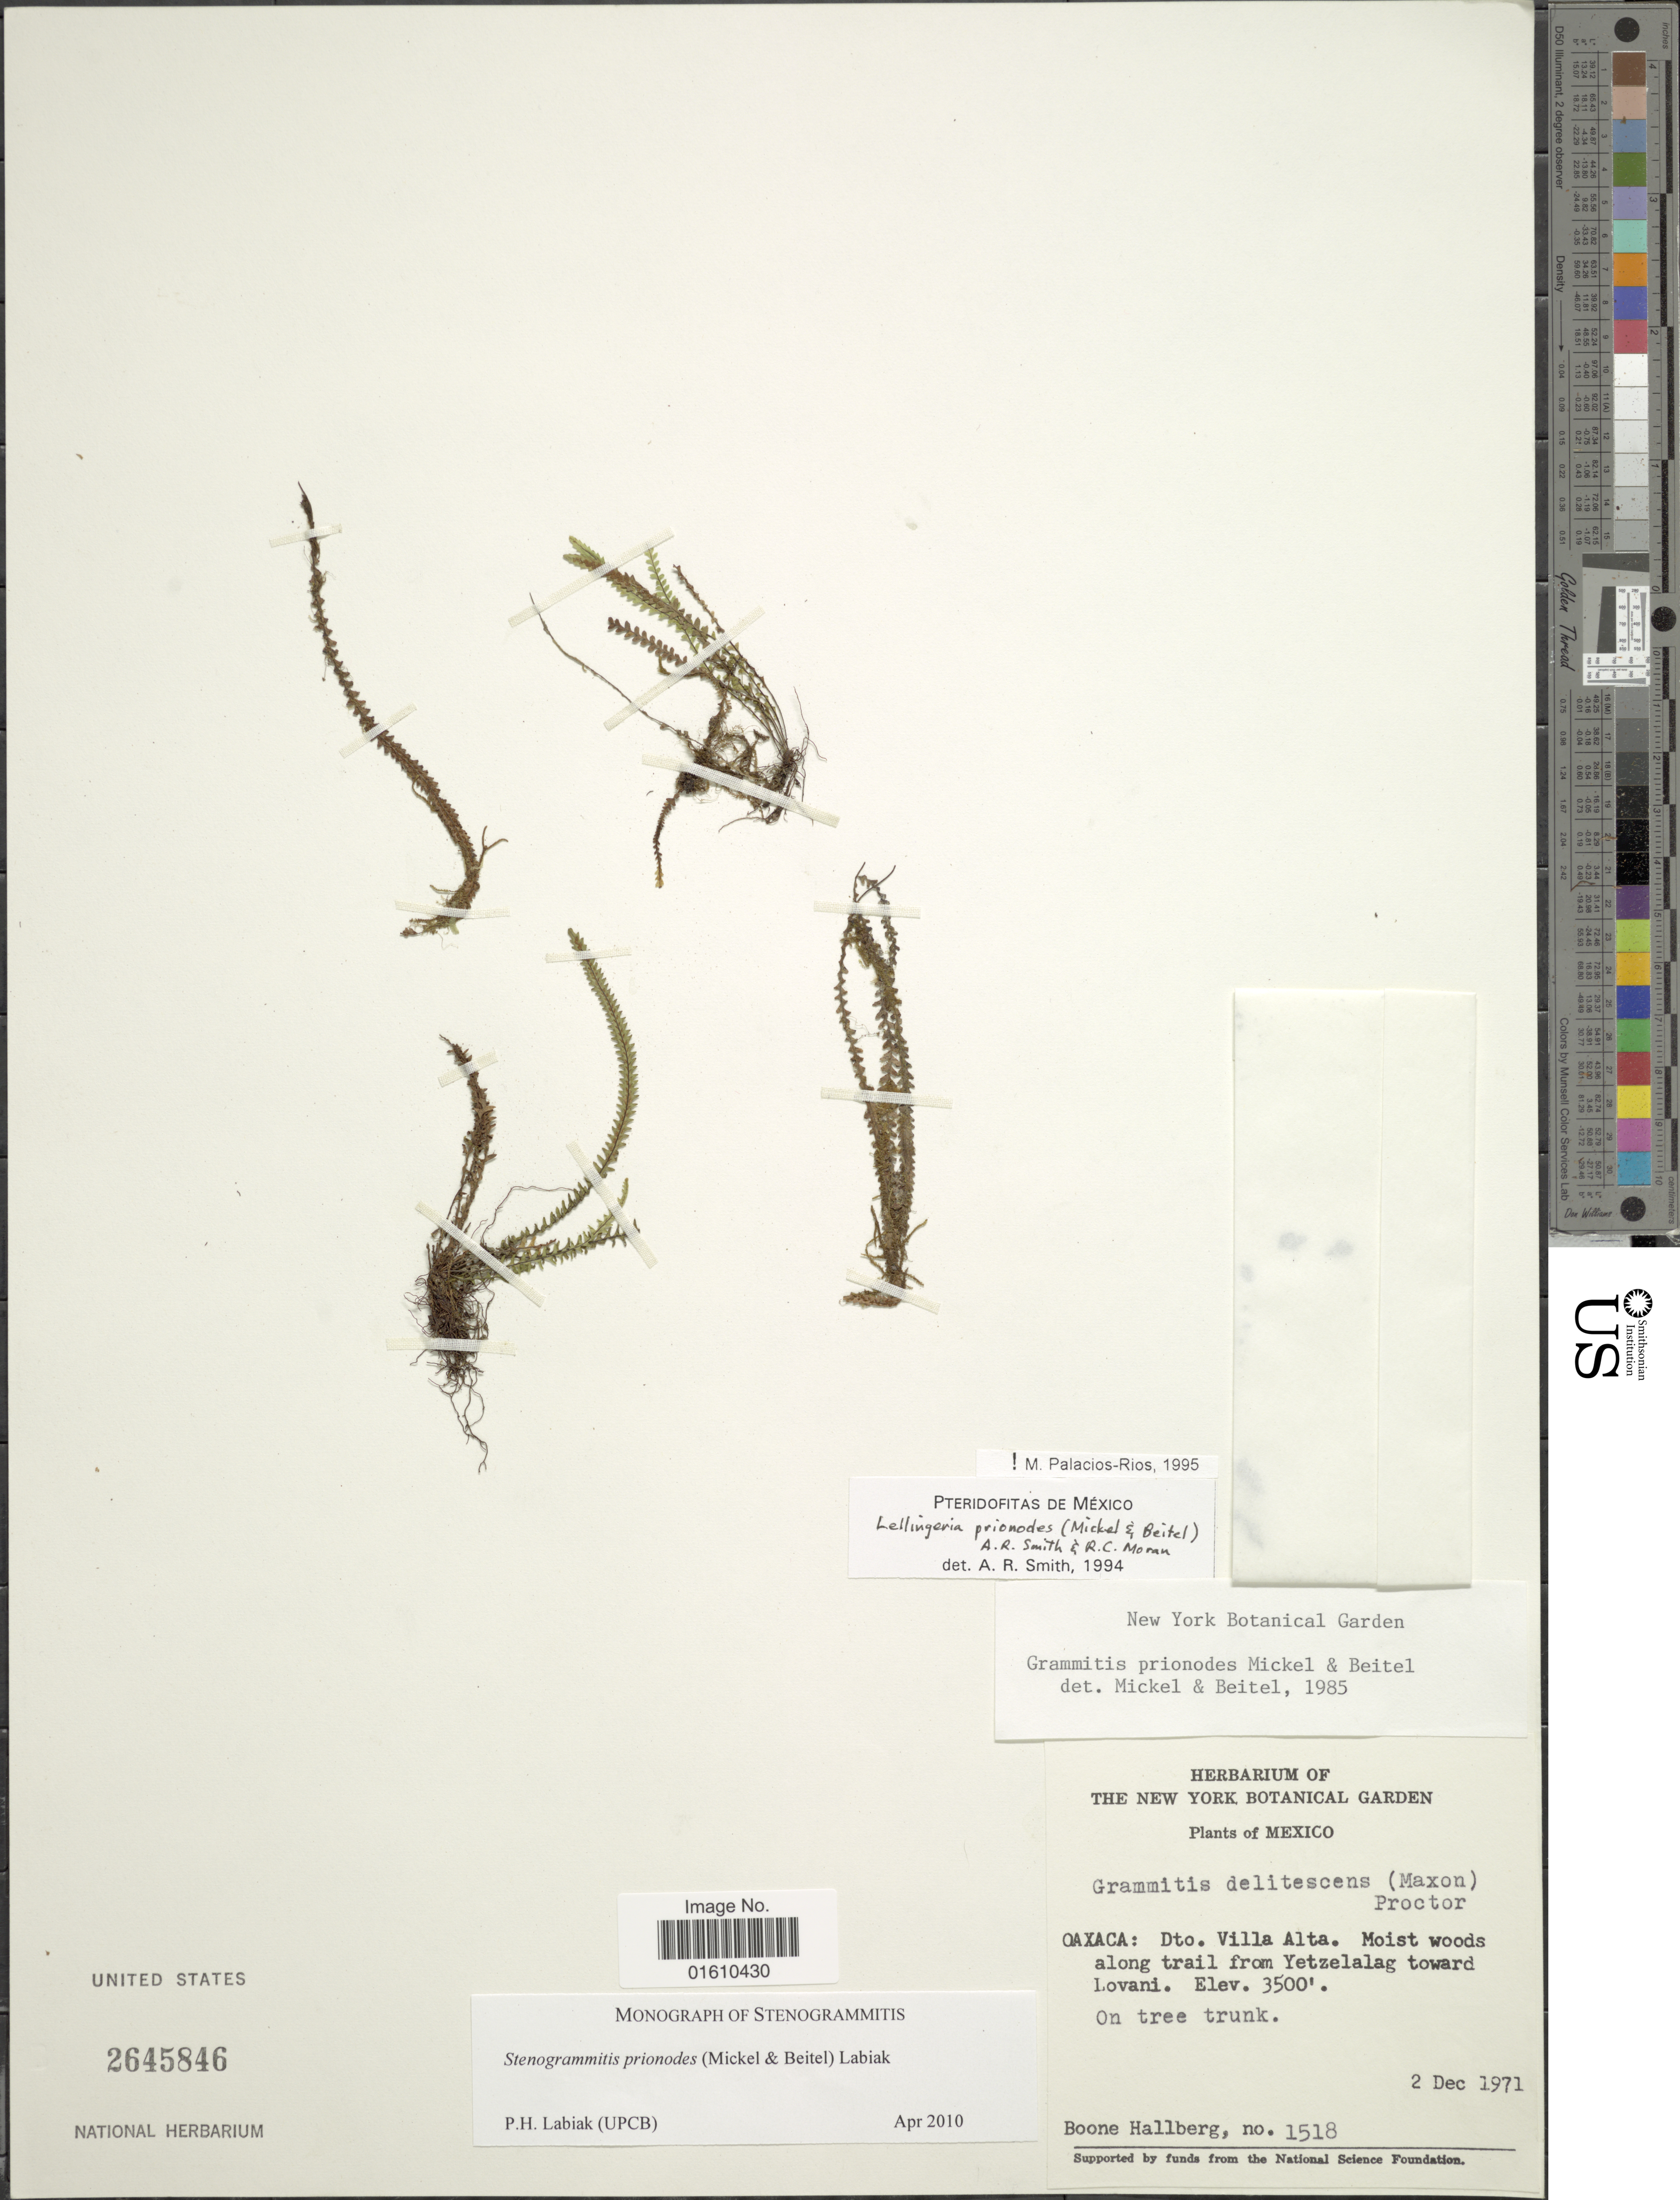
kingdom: Plantae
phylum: Tracheophyta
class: Polypodiopsida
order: Polypodiales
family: Polypodiaceae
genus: Stenogrammitis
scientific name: Stenogrammitis prionodes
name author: (Mickel & Beitel) Labiak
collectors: B. Hallberg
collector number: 1518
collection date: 1971-12-02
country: Mexico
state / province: Oaxaca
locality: Dto. Villa Alta. Moist woods along trail from Yetzelalag toward Lovani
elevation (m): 1067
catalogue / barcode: US 2645846